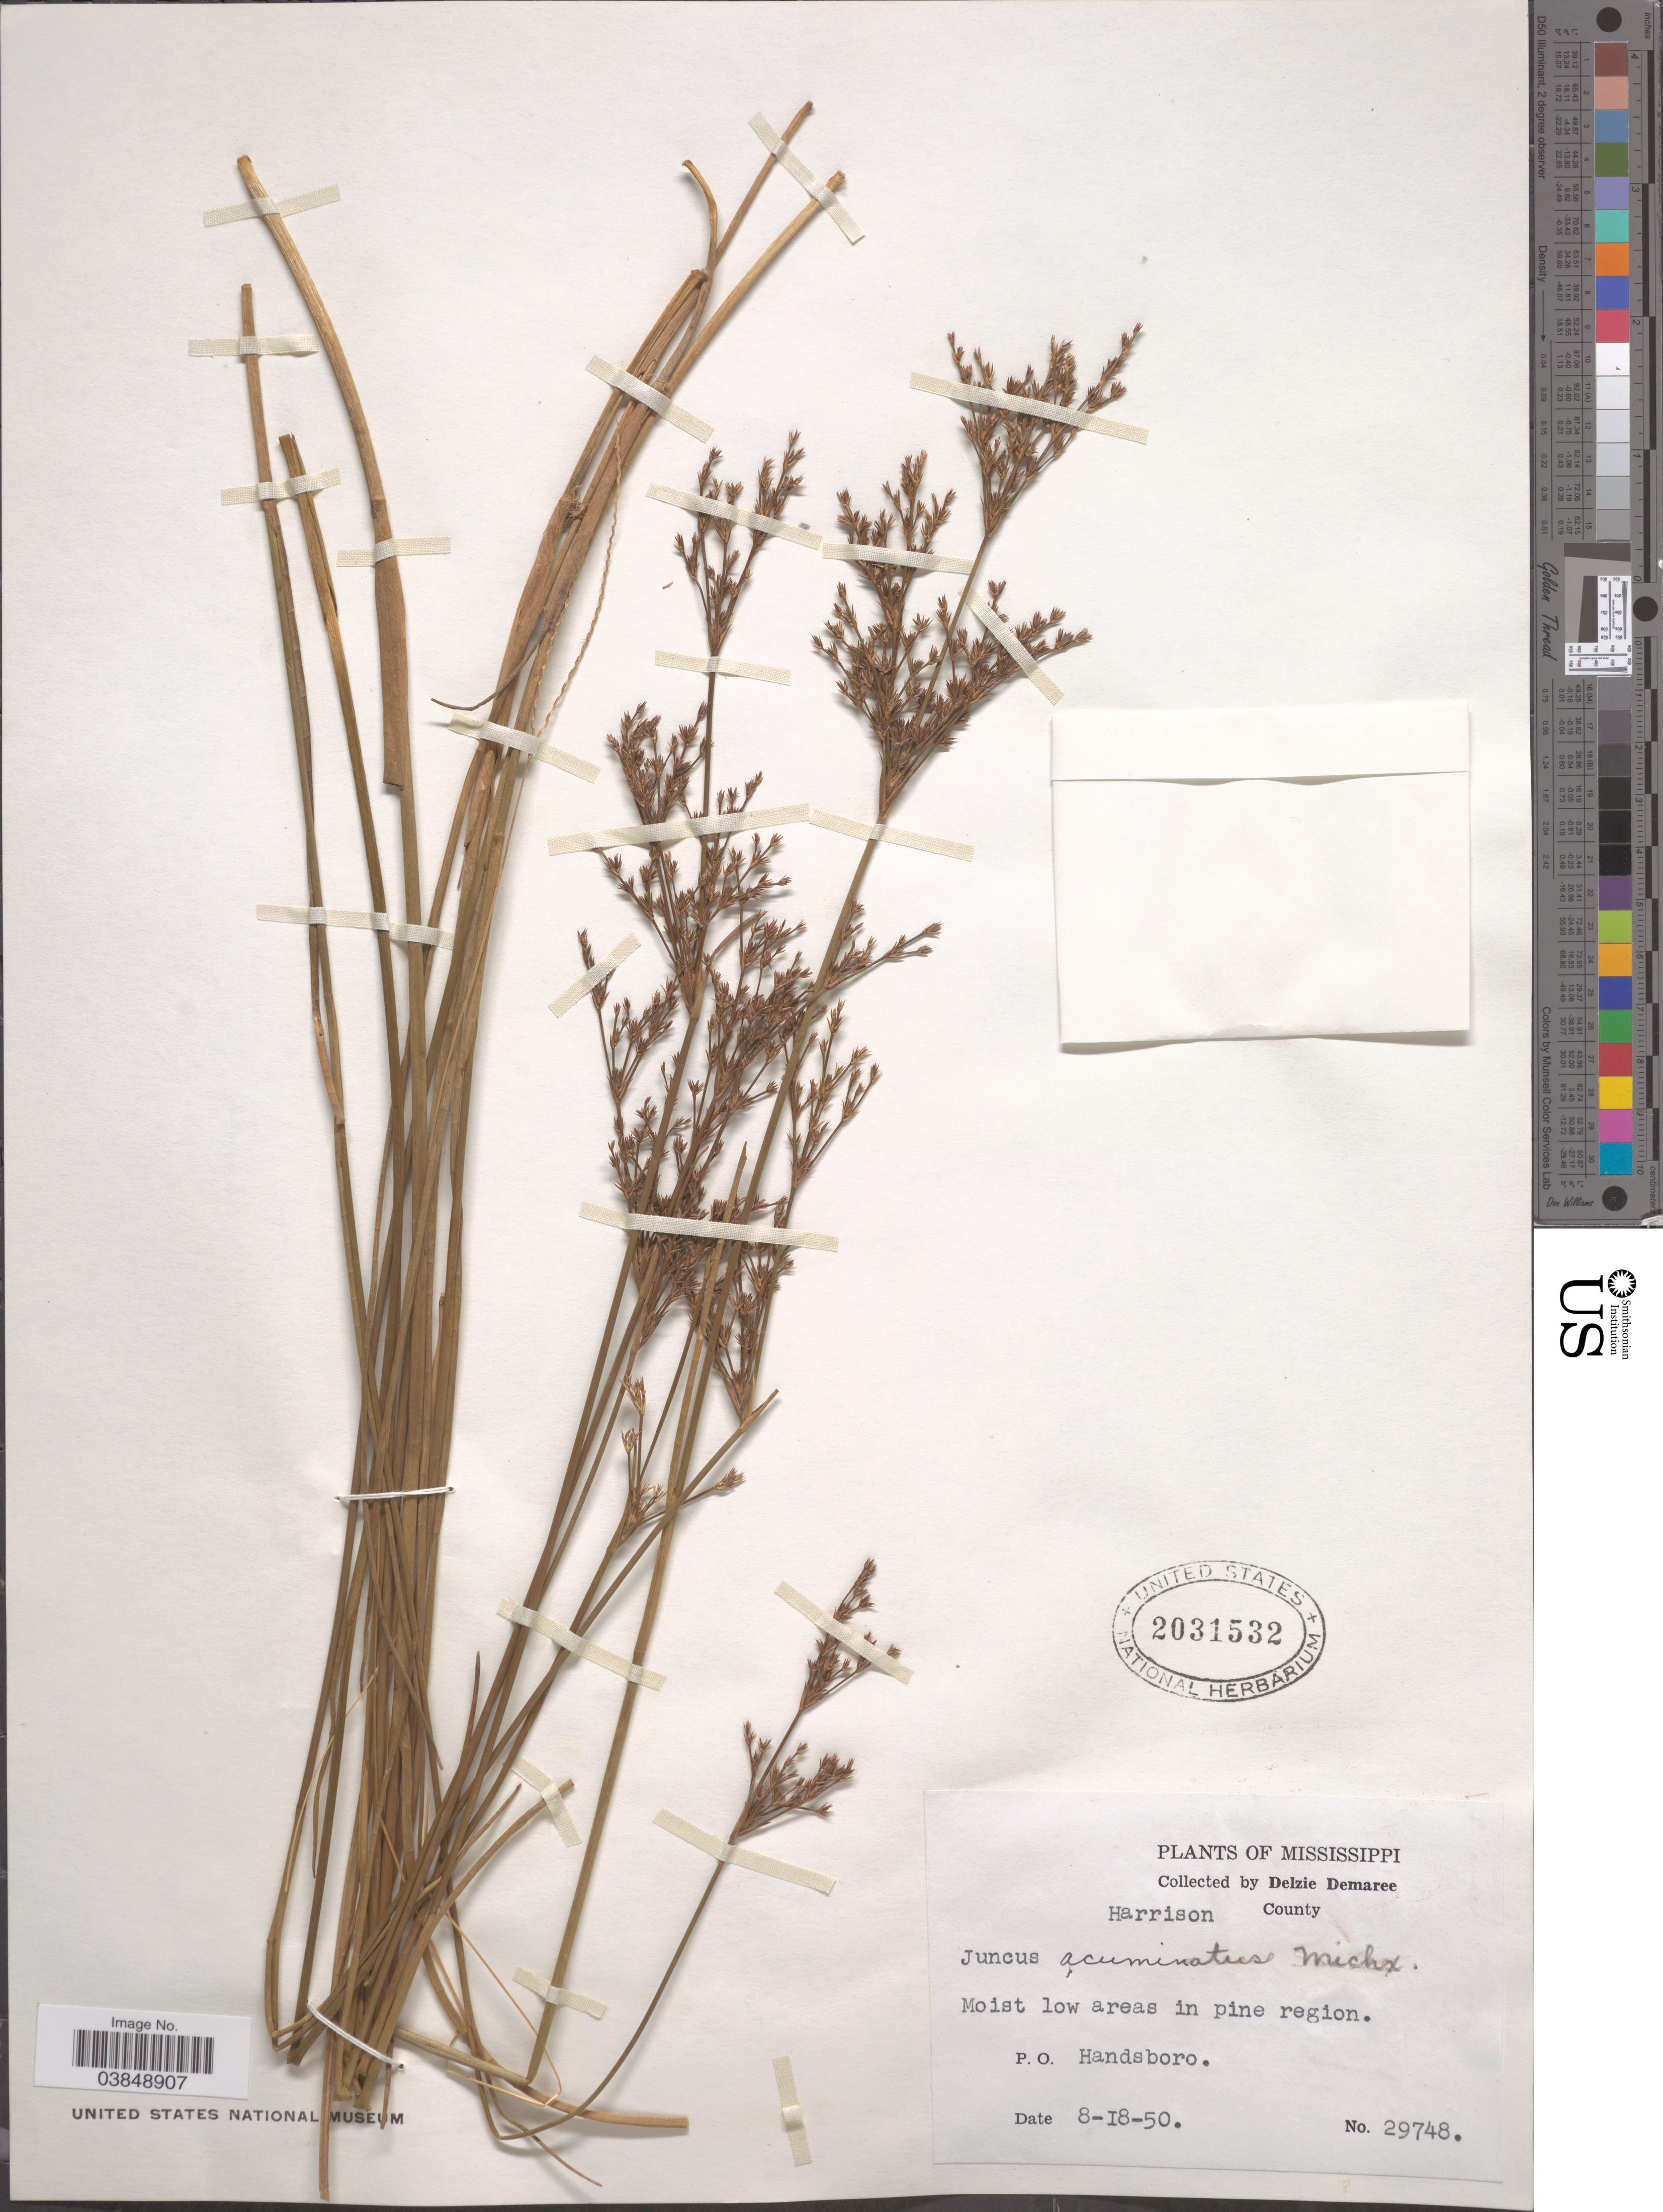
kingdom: Plantae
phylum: Tracheophyta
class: Liliopsida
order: Poales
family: Juncaceae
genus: Juncus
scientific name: Juncus acuminatus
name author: Michx.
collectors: D. Demaree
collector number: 29748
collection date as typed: Transcribed d/m/y: 18/8/50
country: United States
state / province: Mississippi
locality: Harrison County. P. O. Handsboro.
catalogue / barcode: US 2031532